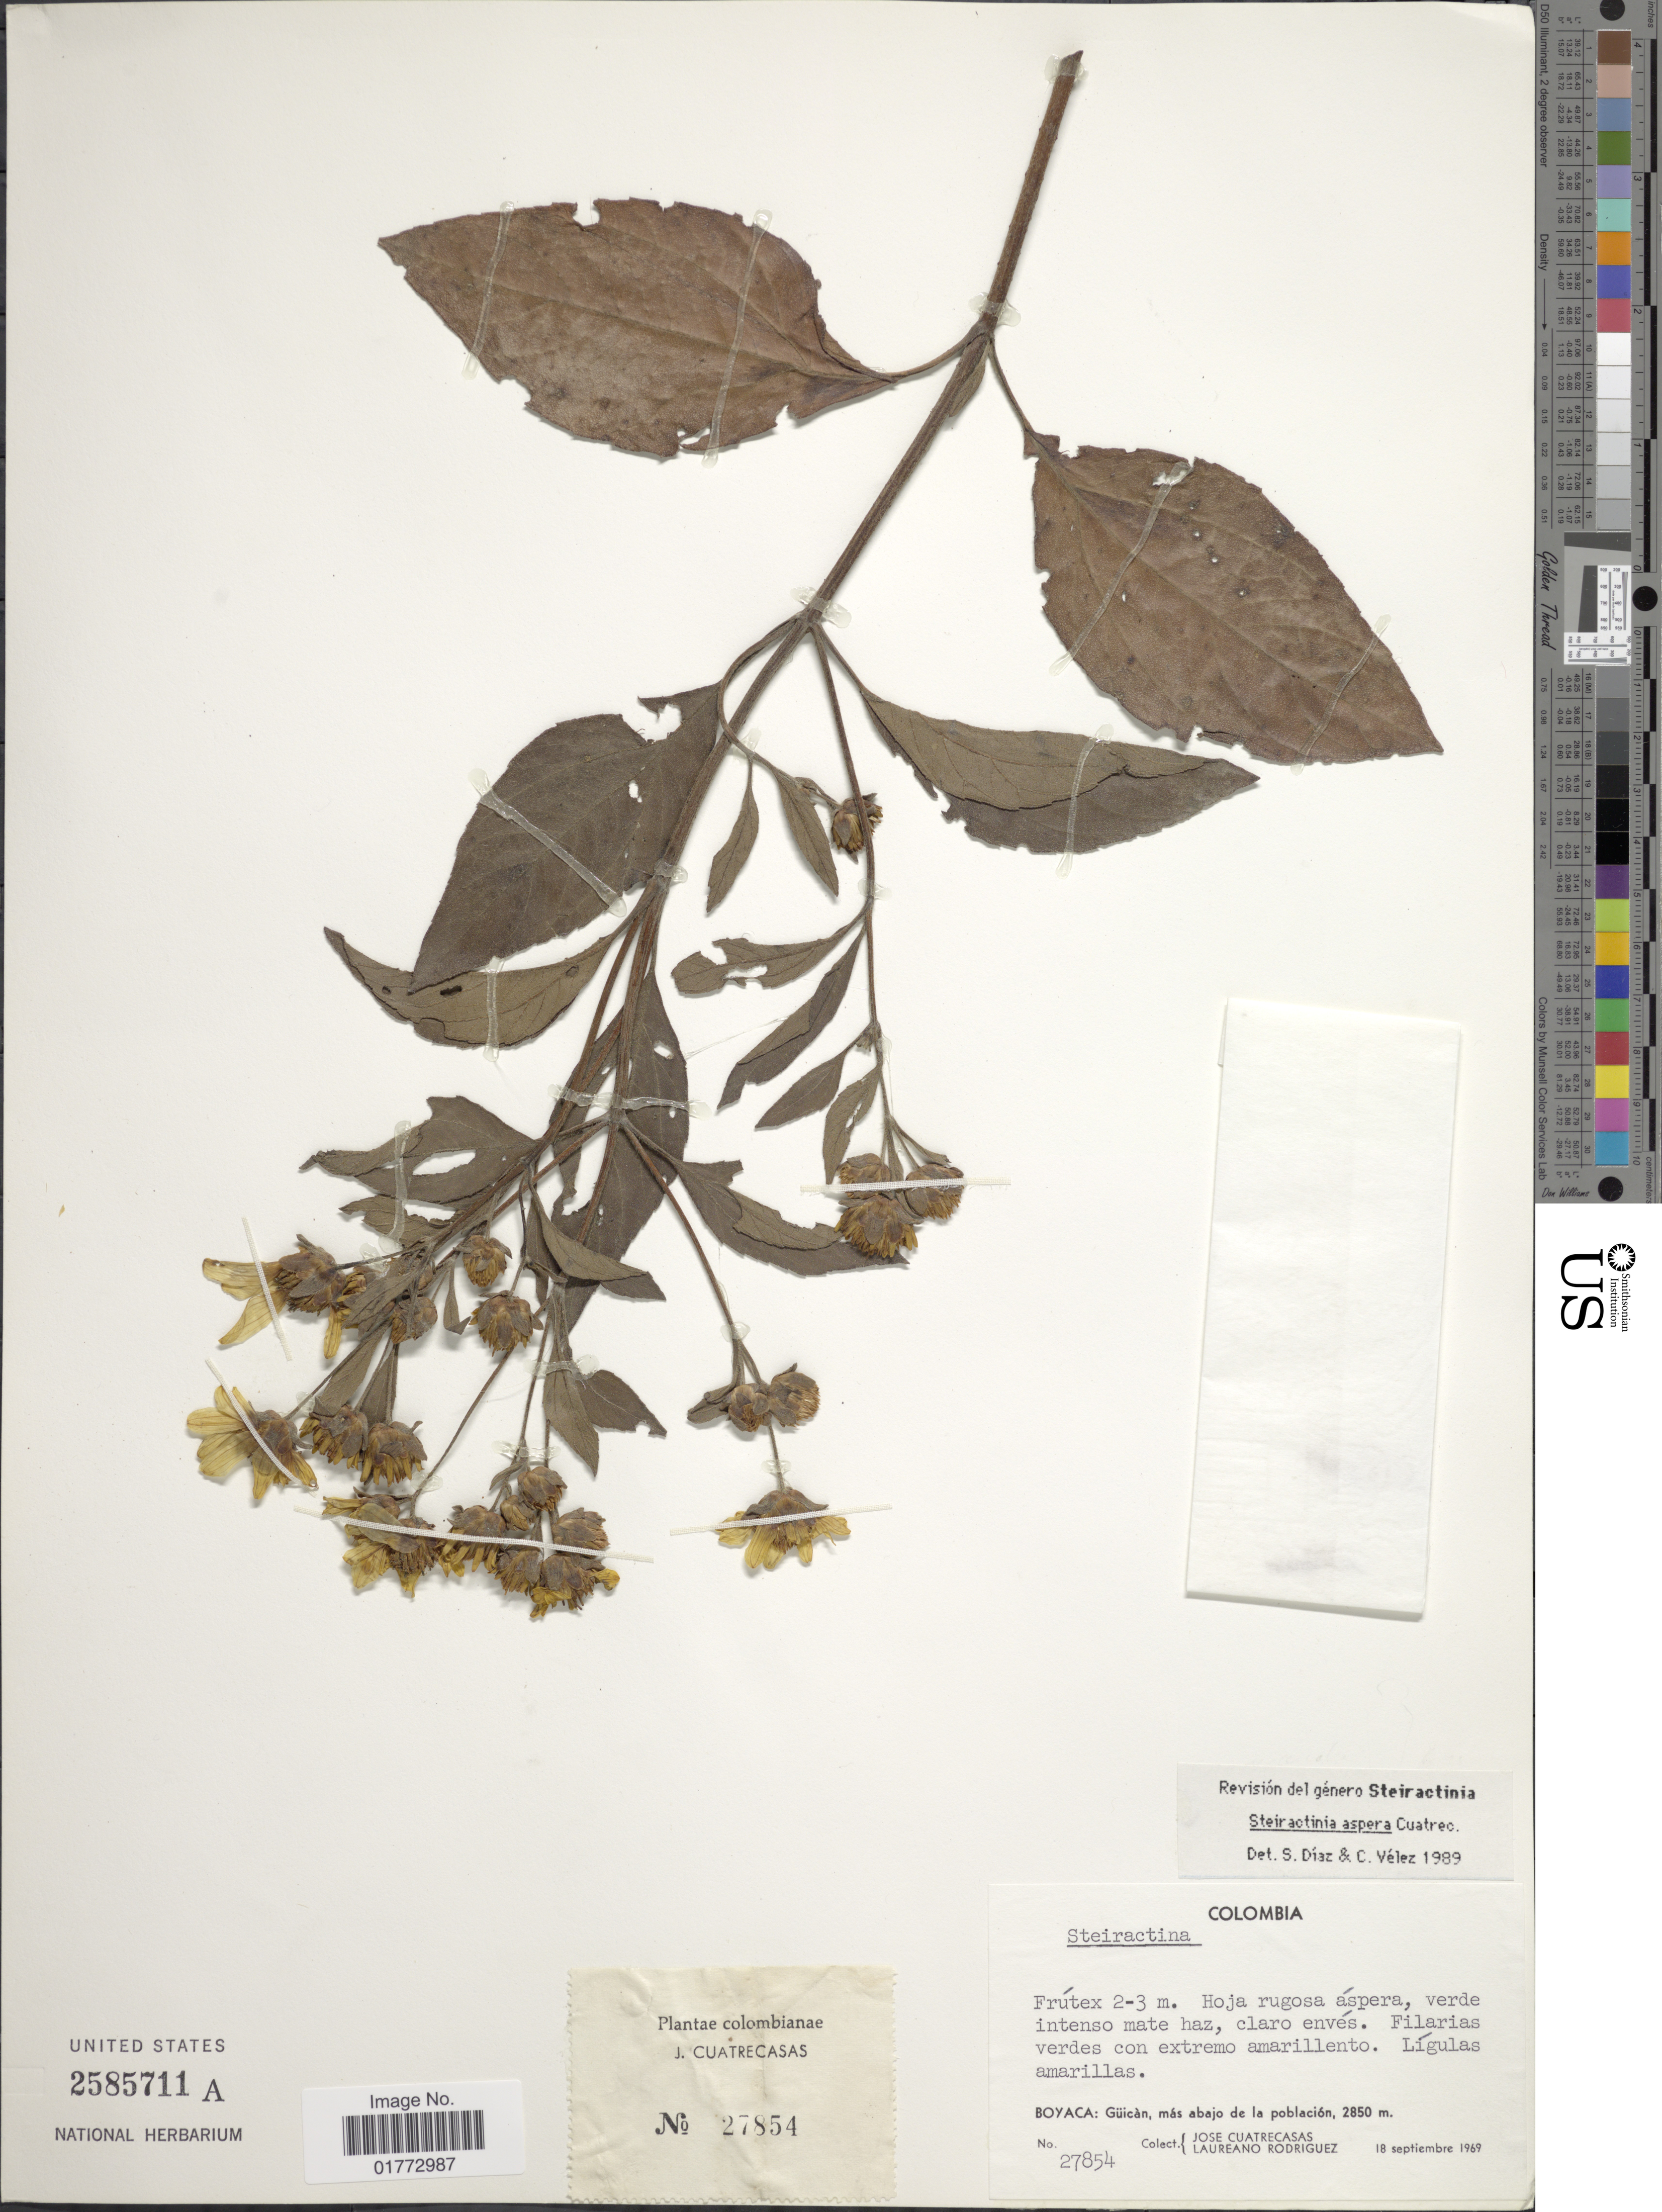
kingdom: Plantae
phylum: Tracheophyta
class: Magnoliopsida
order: Asterales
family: Asteraceae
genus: Steiractinia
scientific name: Steiractinia aspera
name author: Cuatrec.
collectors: J. Cuatrecasas & L. Rodriguez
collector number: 27854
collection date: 1969-09-18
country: Colombia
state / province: Boyacá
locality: Guican, mas abajo de la poblacion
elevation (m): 2850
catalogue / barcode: US 2585711A